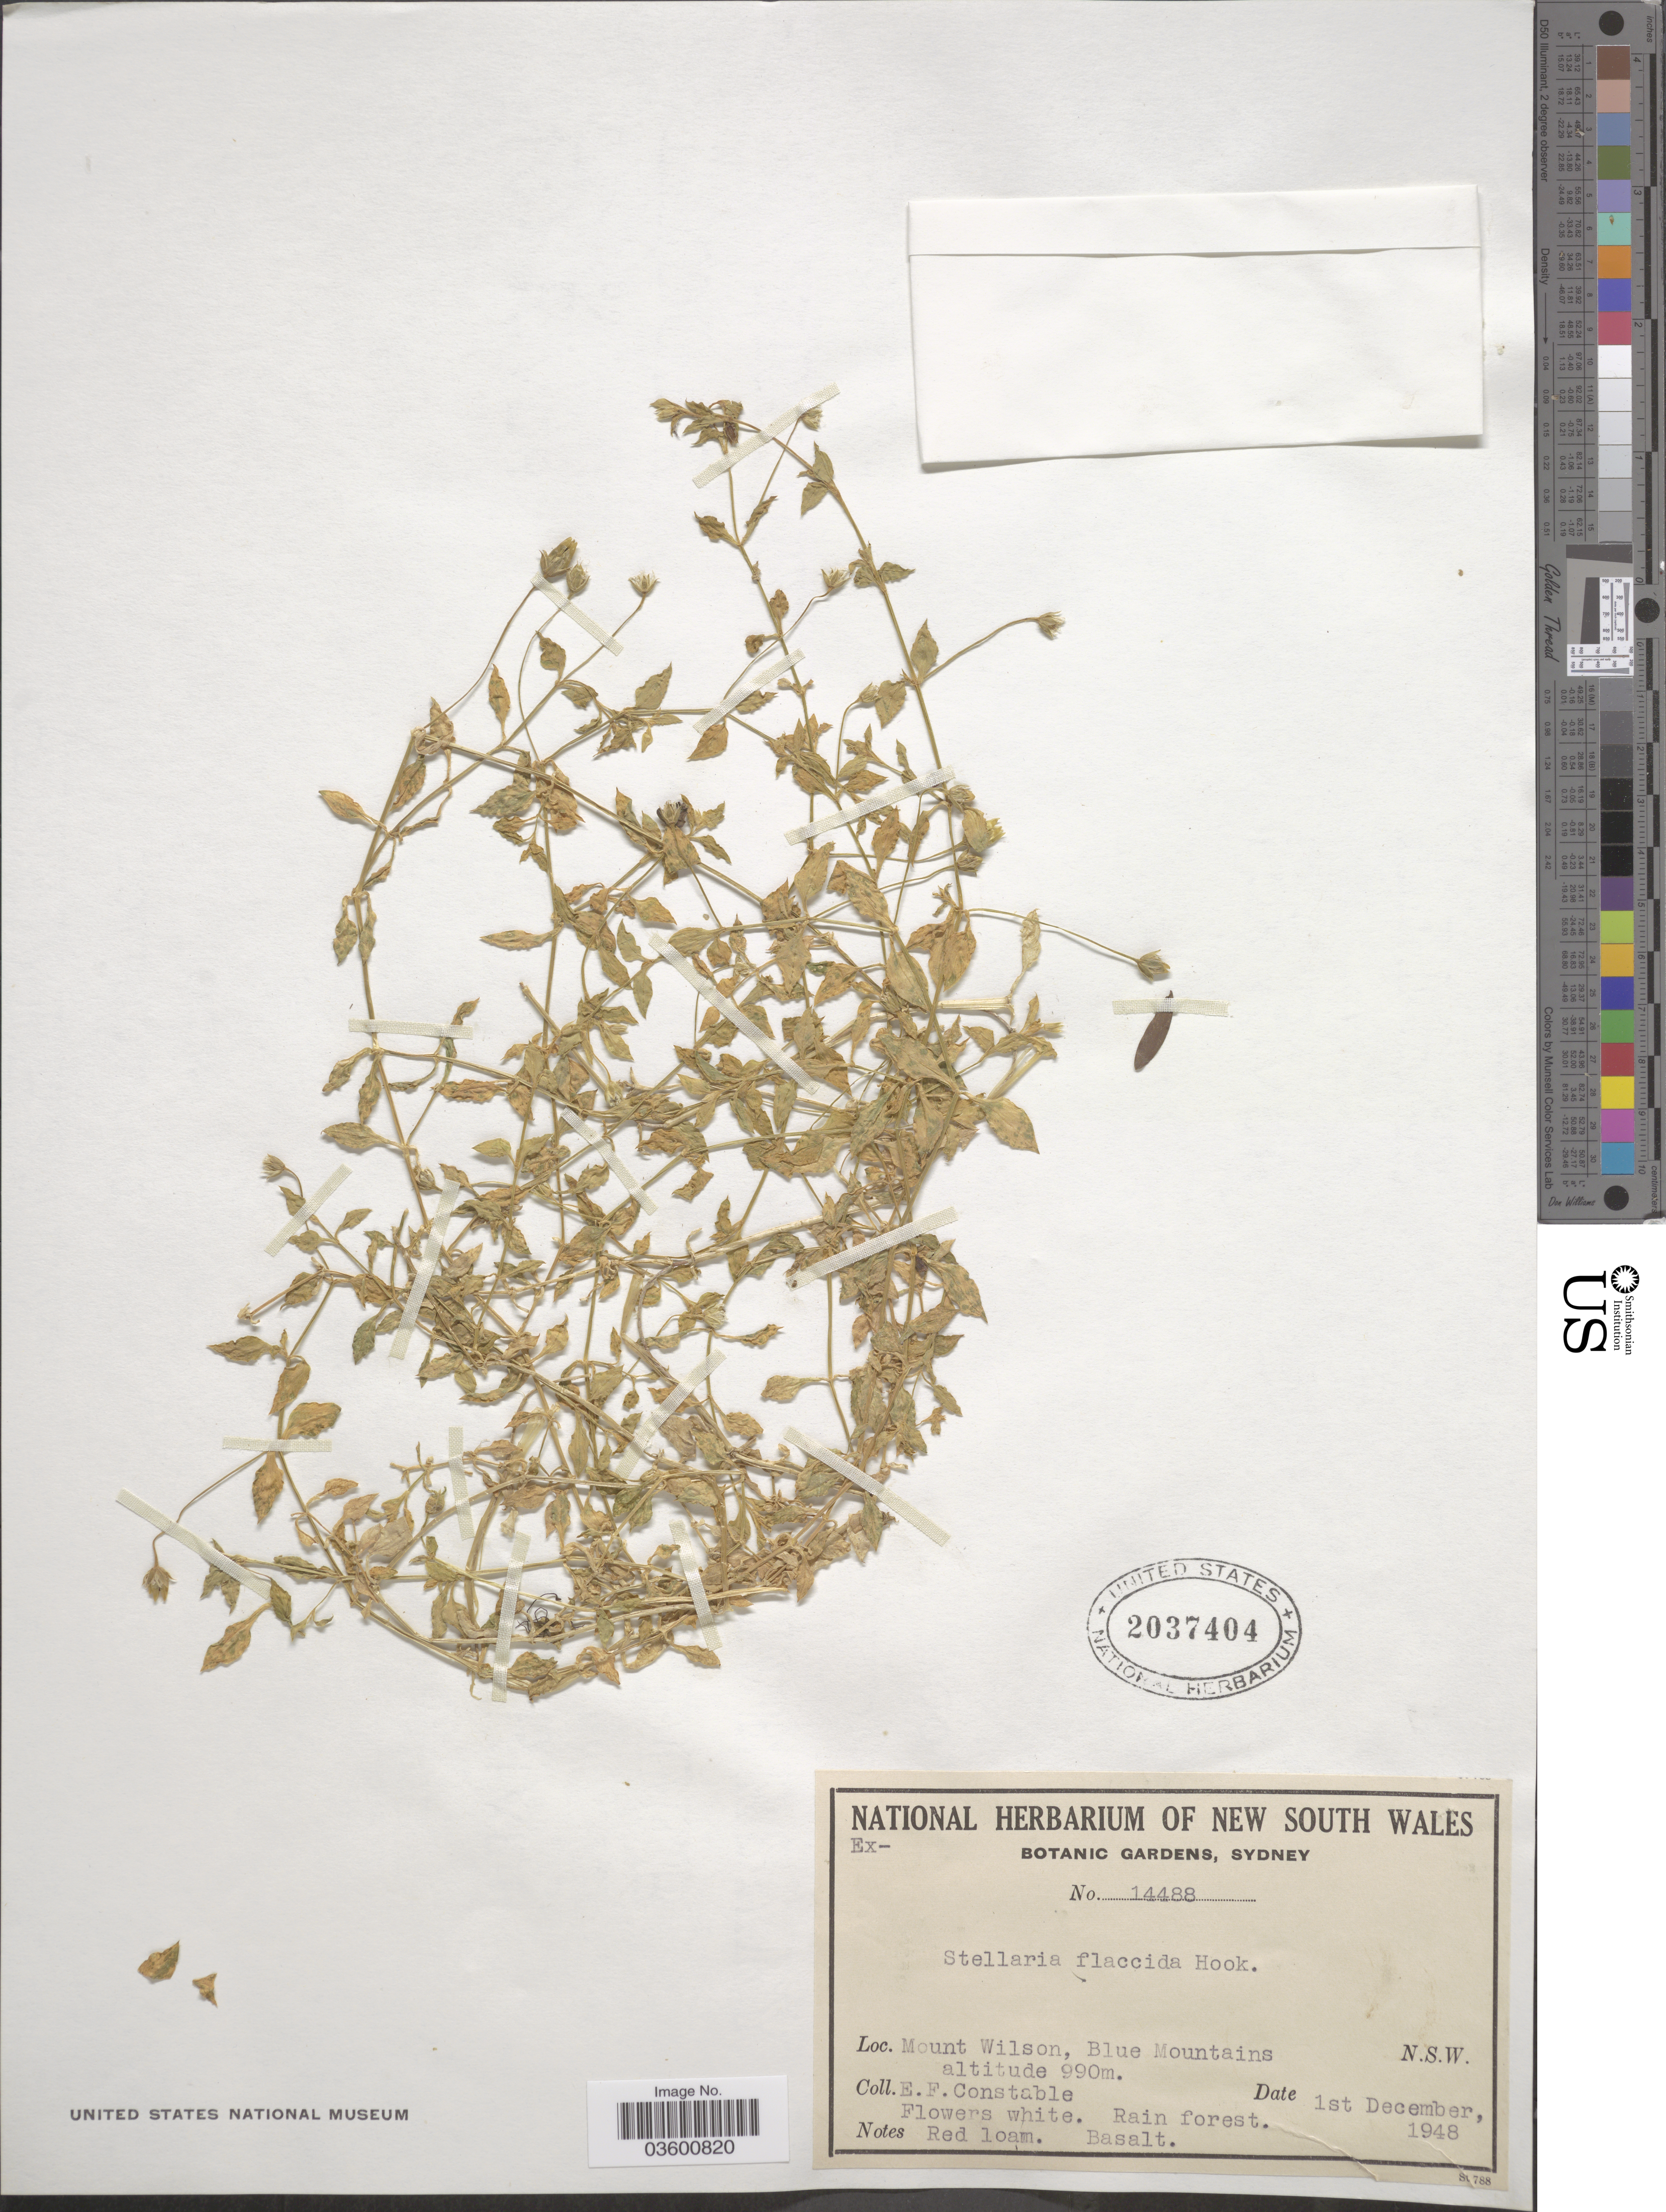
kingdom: Plantae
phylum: Tracheophyta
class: Magnoliopsida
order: Caryophyllales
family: Caryophyllaceae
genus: Stellaria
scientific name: Stellaria flaccida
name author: Hook.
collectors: E. F. Constable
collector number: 14488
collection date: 1948-12-01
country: Australia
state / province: New South Wales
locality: Mount Wilson, Blue Mountains.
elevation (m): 990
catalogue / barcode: US 2037404